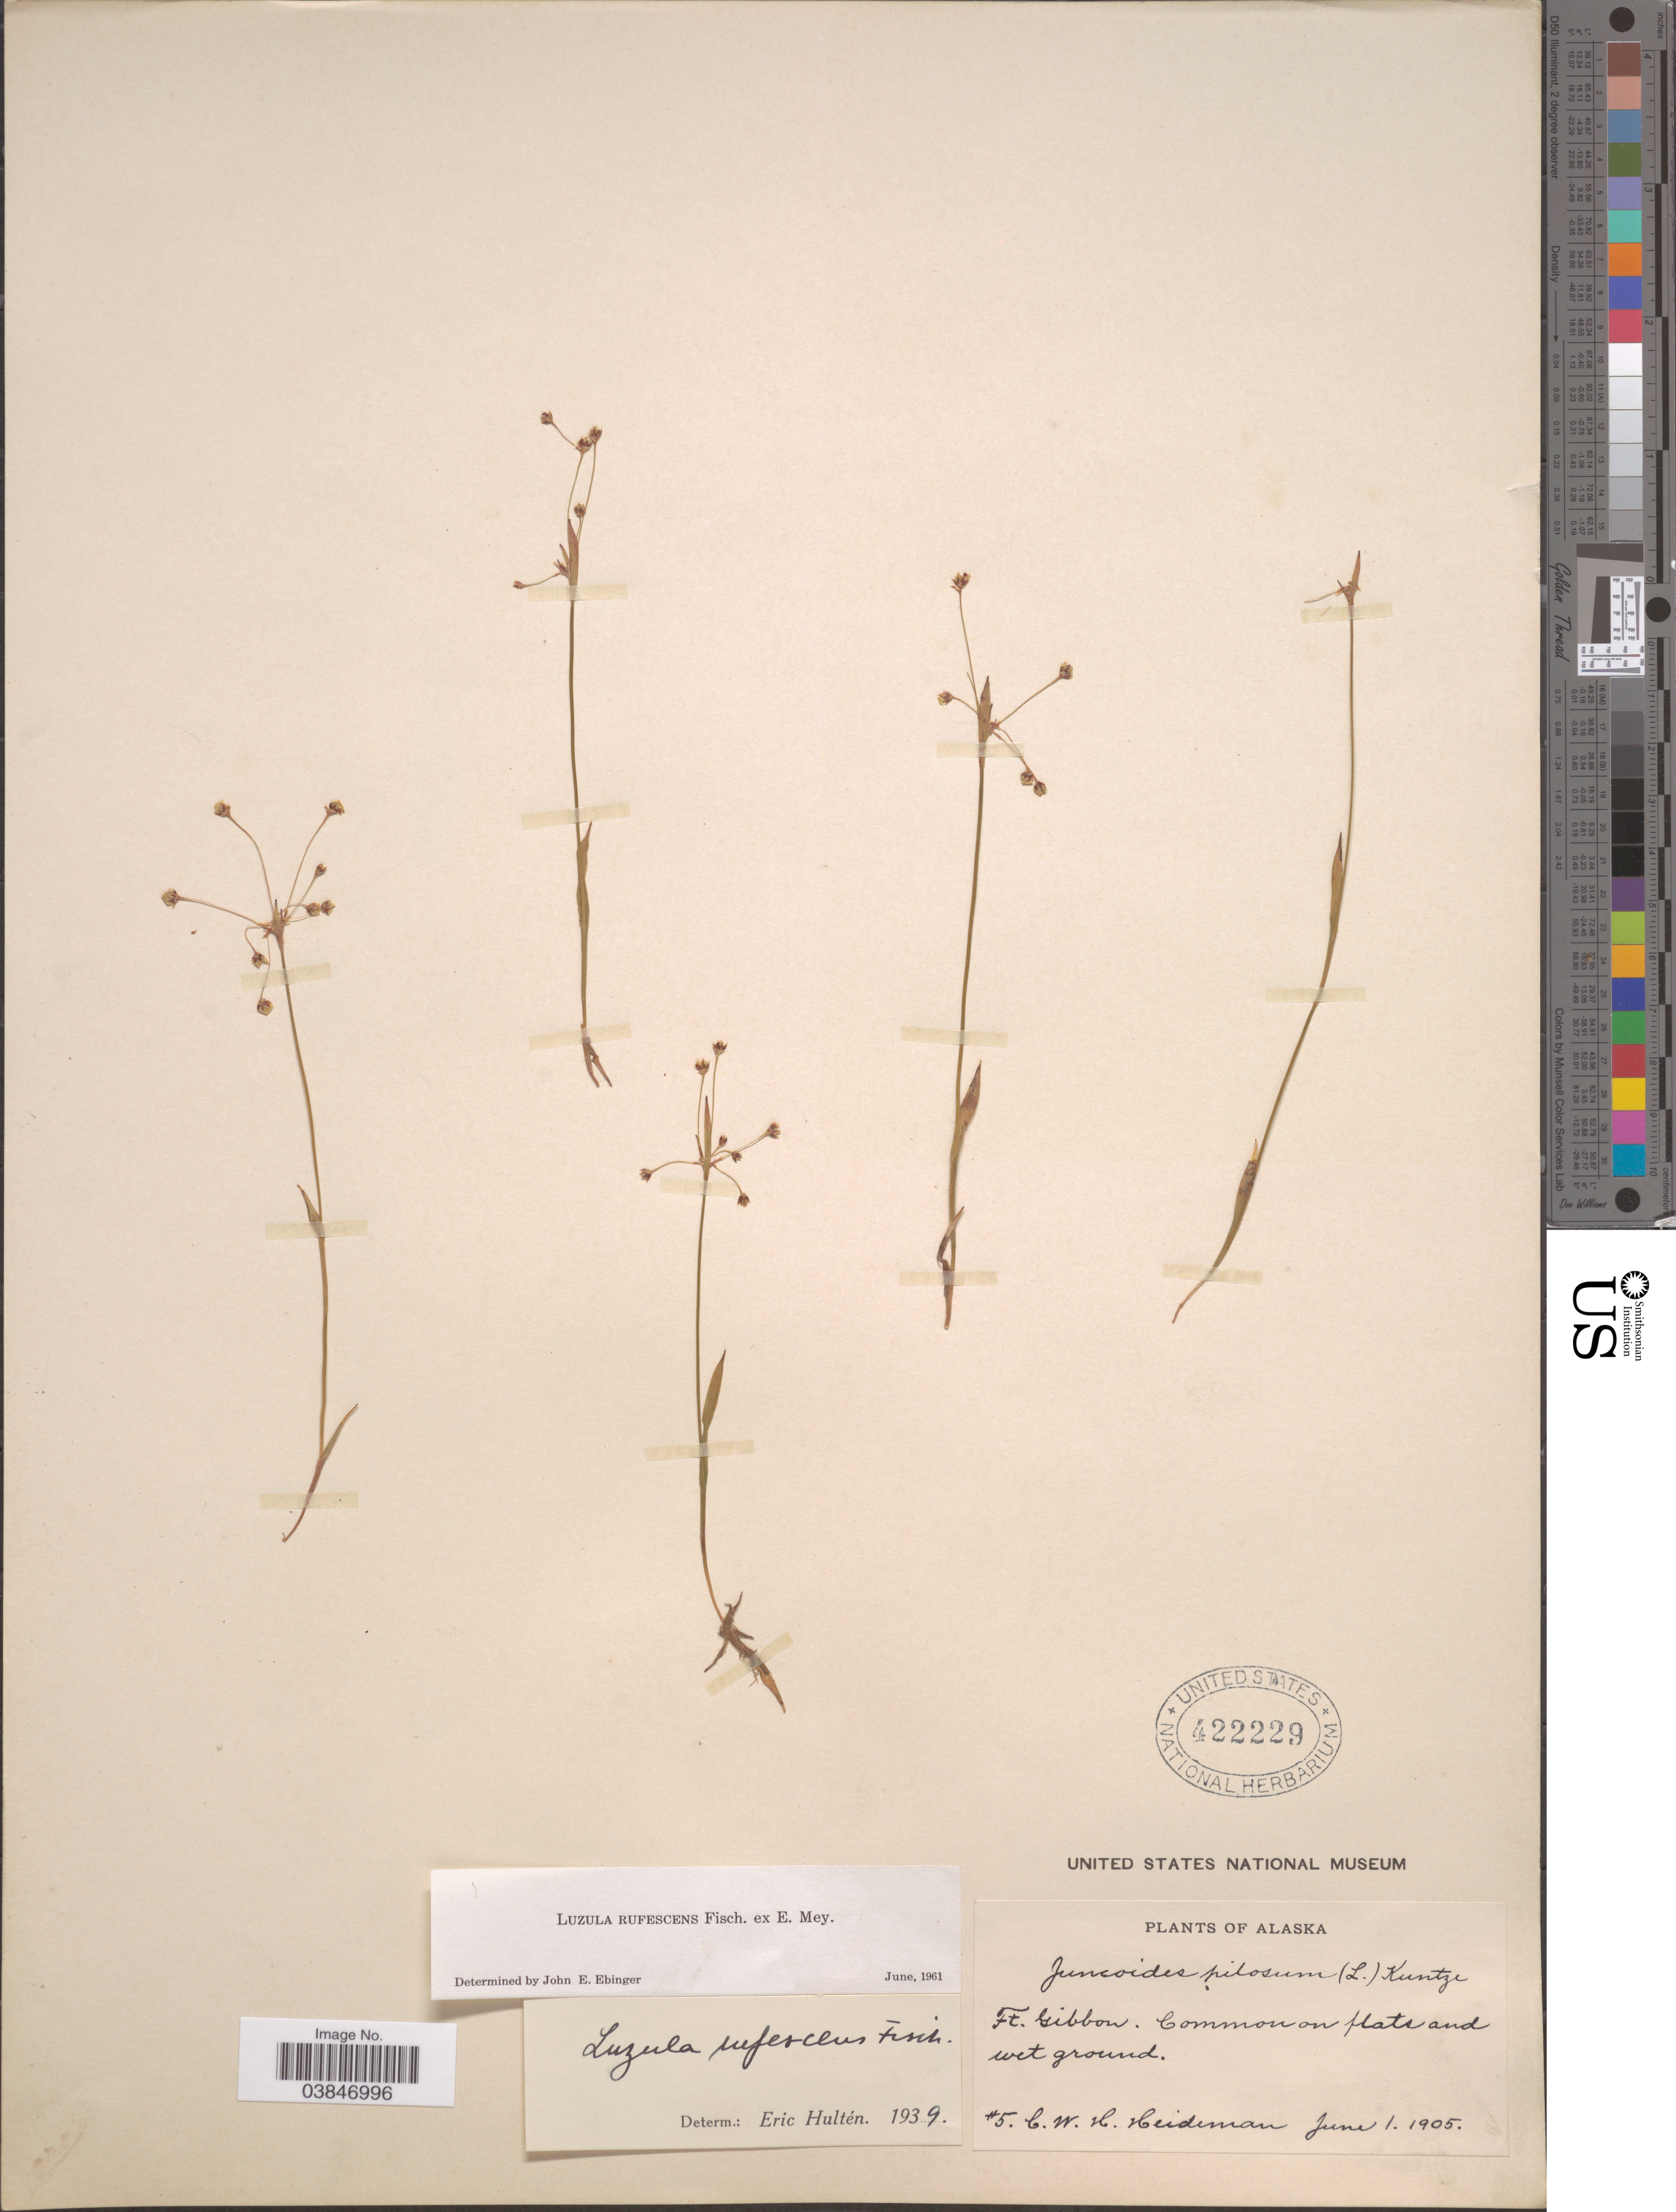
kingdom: Plantae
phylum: Tracheophyta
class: Liliopsida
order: Poales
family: Juncaceae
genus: Luzula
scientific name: Luzula rufescens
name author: Fisch. ex E. Mey.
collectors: C. Heideman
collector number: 5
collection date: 1905-06-01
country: United States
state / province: Alaska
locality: Ft. Gibbon.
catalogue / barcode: US 422229